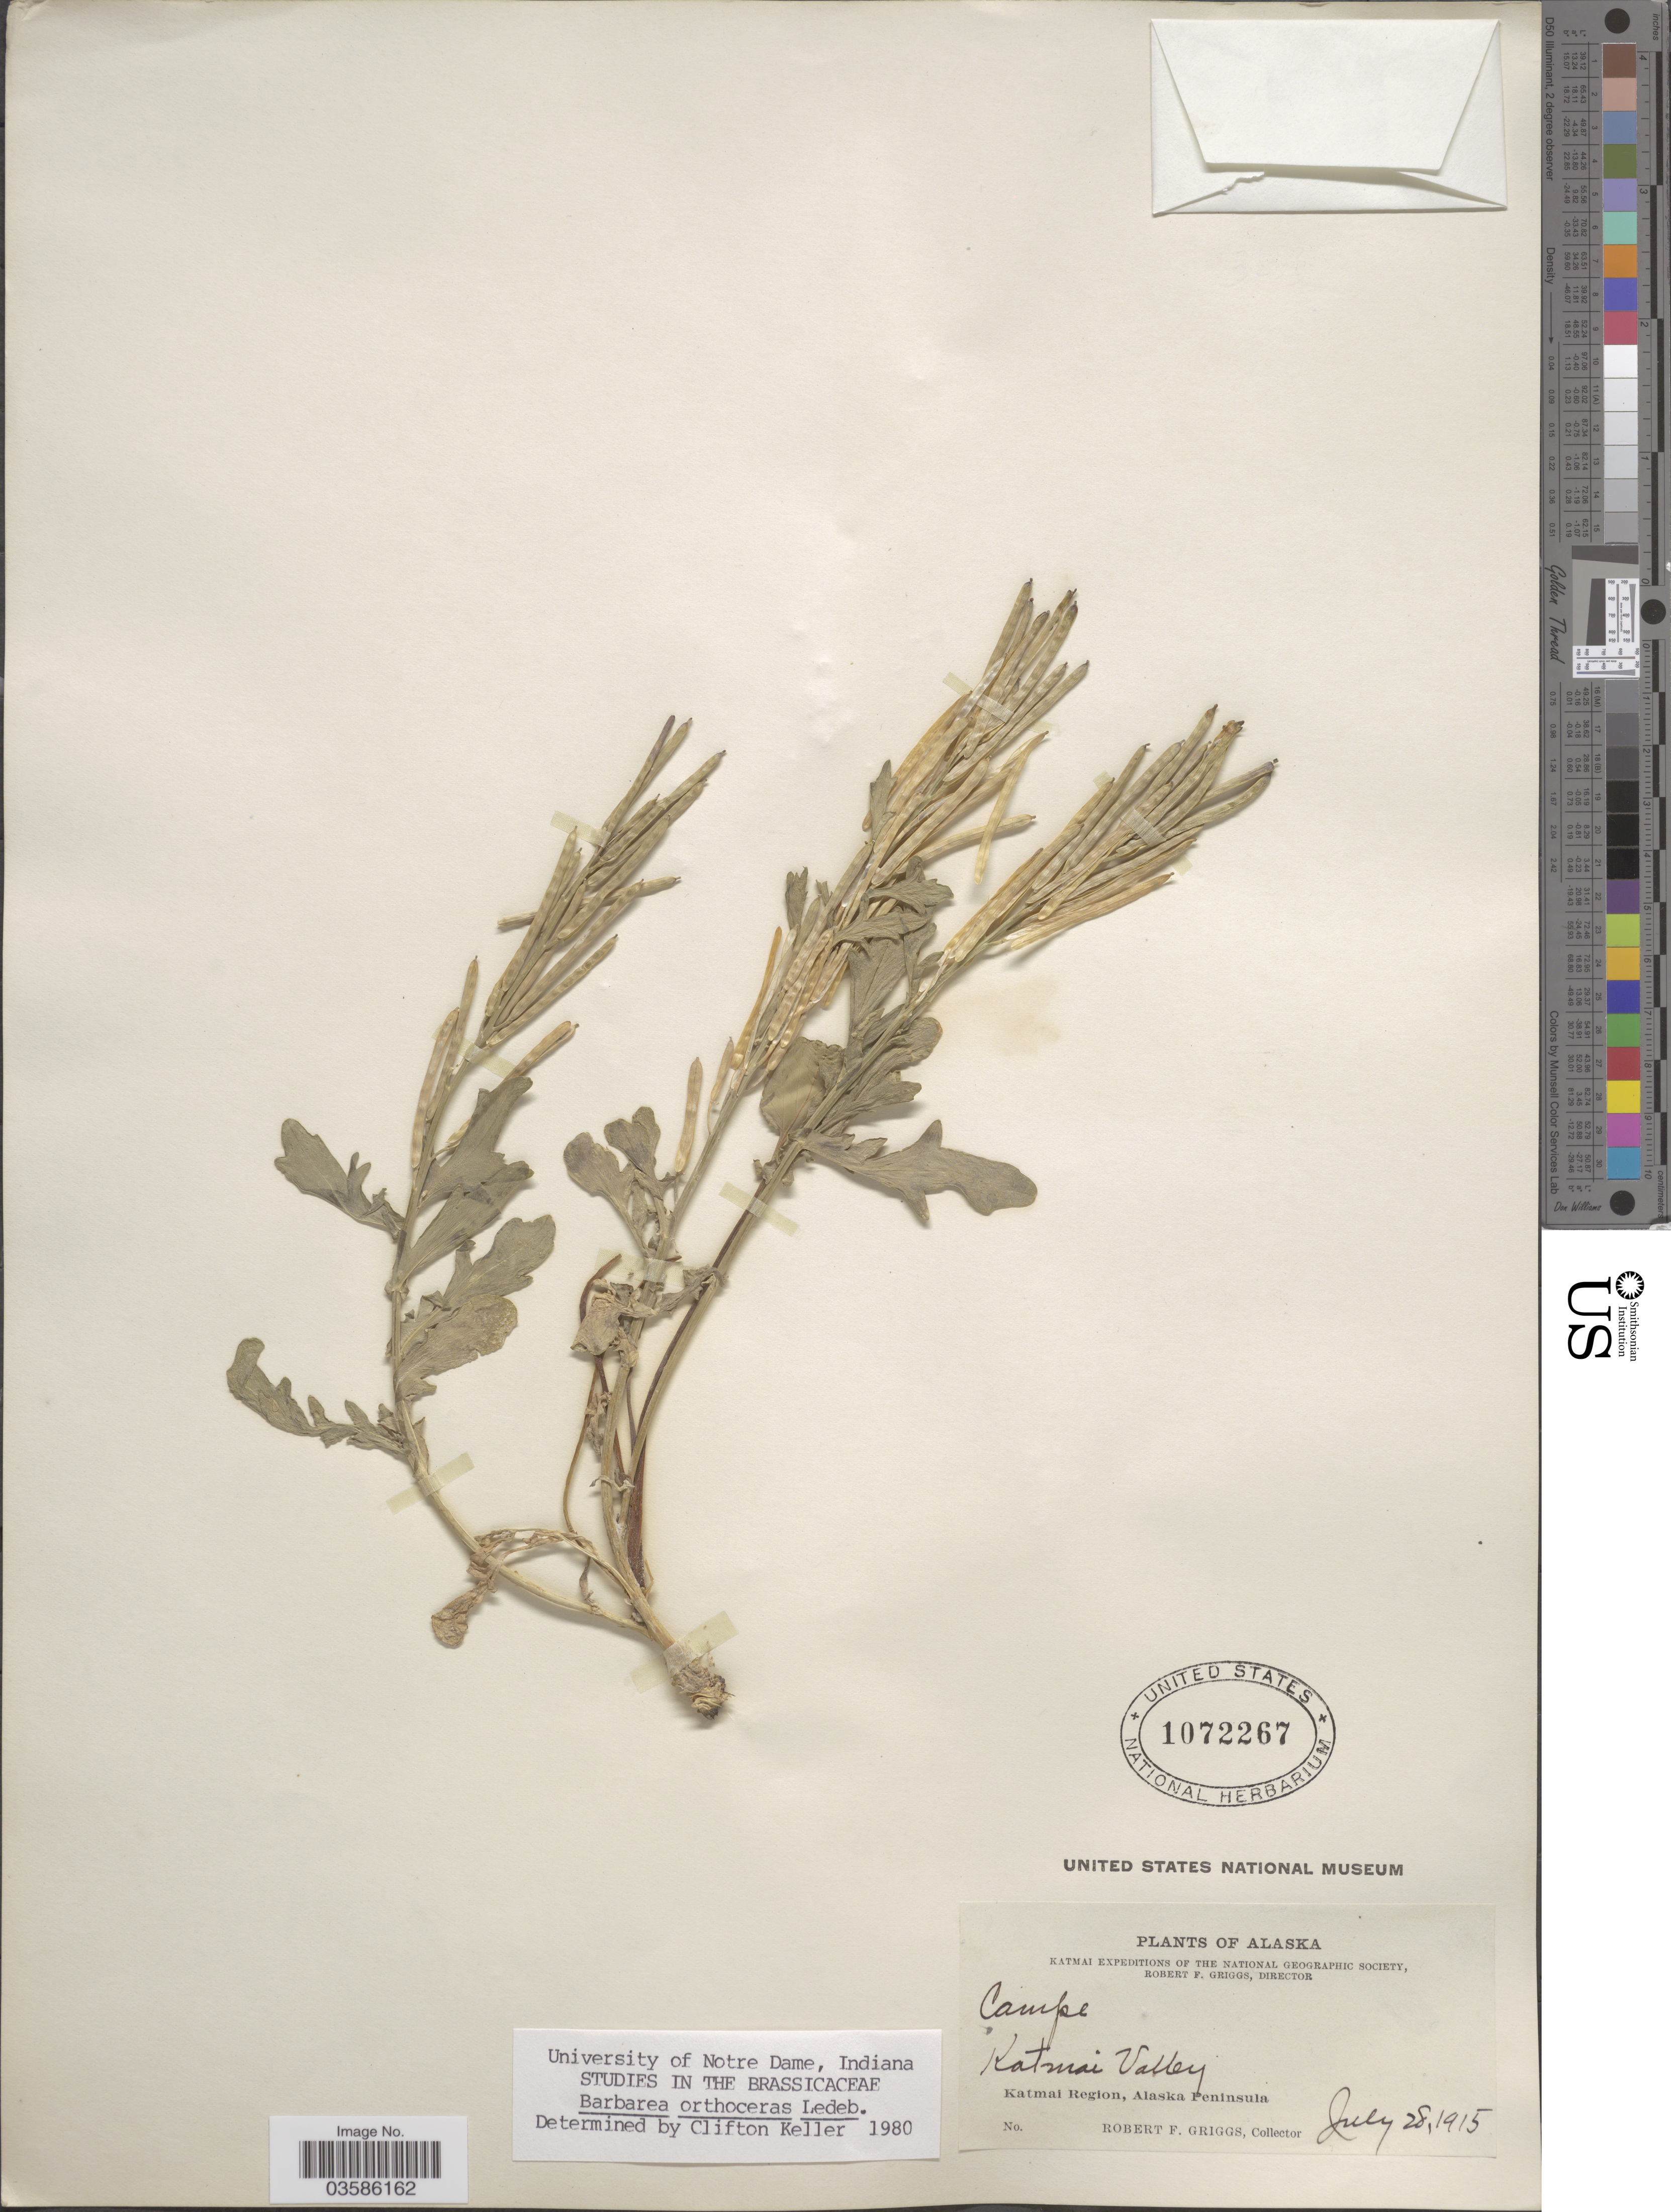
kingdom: Plantae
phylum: Tracheophyta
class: Magnoliopsida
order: Brassicales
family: Brassicaceae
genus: Barbarea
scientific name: Barbarea orthoceras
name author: Ledeb.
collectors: R. F. Griggs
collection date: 1915-07-28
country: United States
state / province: Alaska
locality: Katmai. Katmai Valley. Katmai Region, Alaska Peninsula.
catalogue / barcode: US 1072267